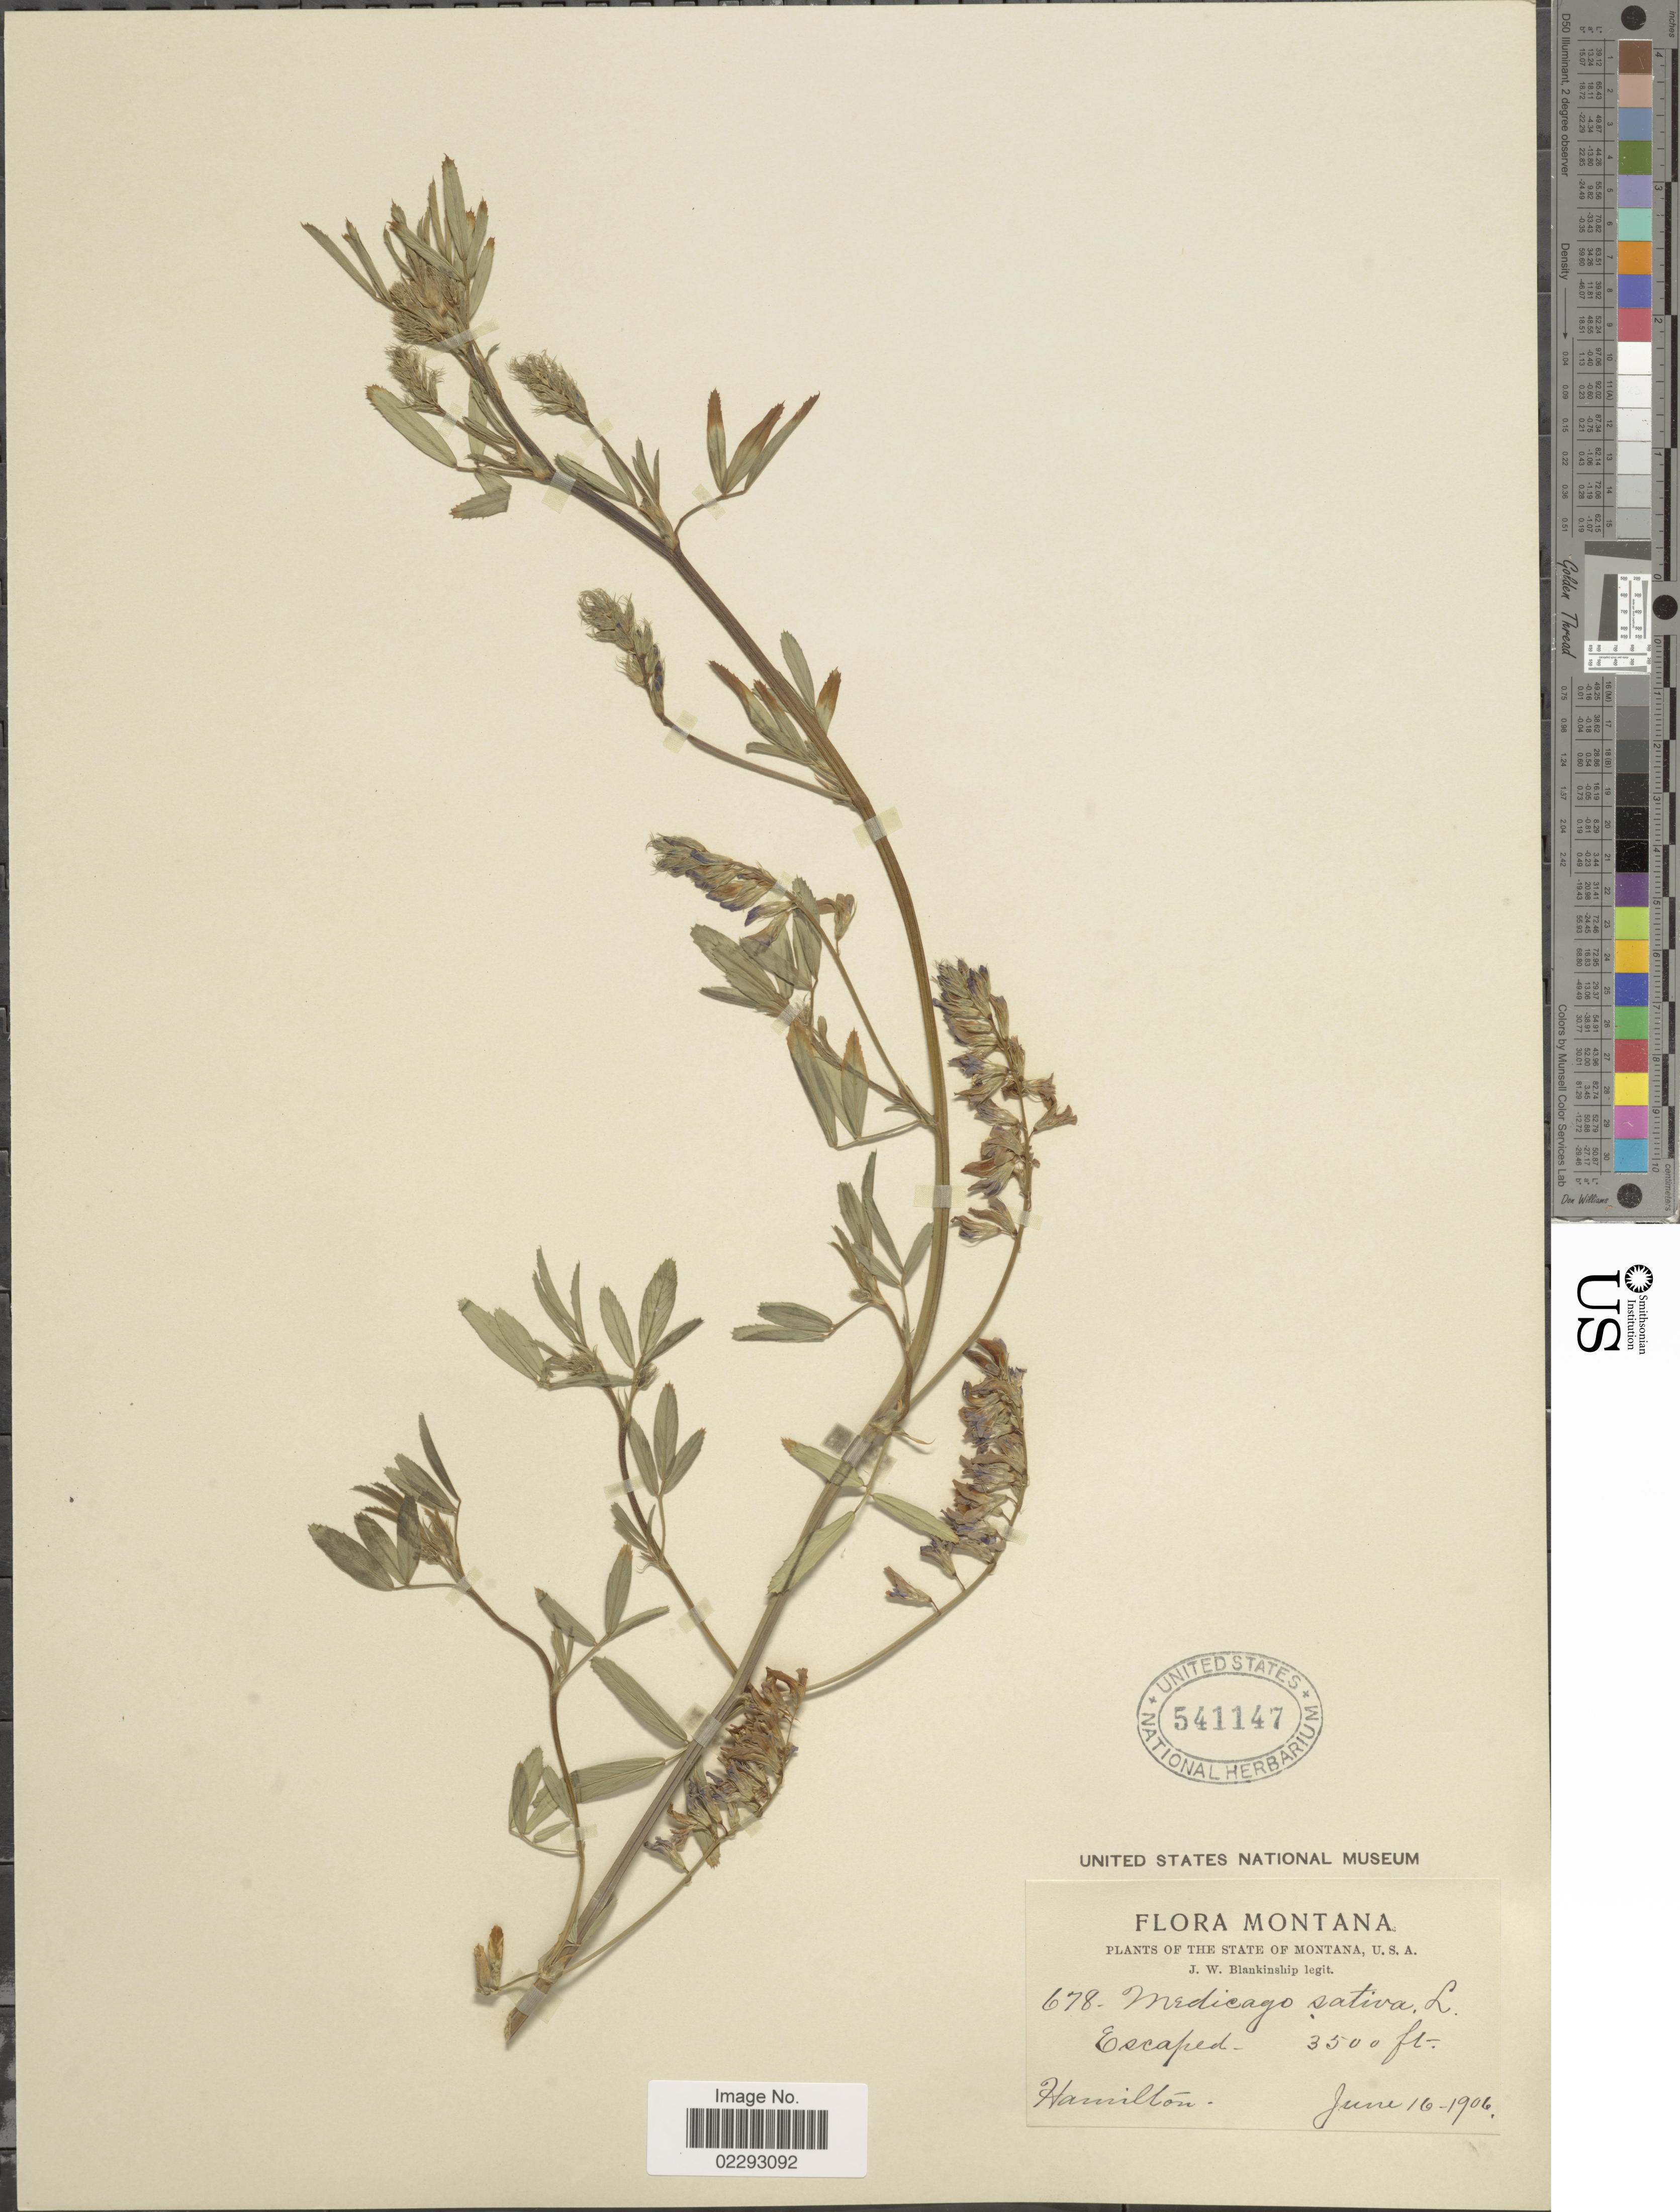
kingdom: Plantae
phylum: Tracheophyta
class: Magnoliopsida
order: Fabales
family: Fabaceae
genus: Medicago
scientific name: Medicago sativa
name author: L.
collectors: J. W. Blankinship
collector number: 678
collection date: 1906-06-16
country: United States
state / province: Montana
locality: Montana, Hamilton.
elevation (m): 1067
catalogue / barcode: US 541147